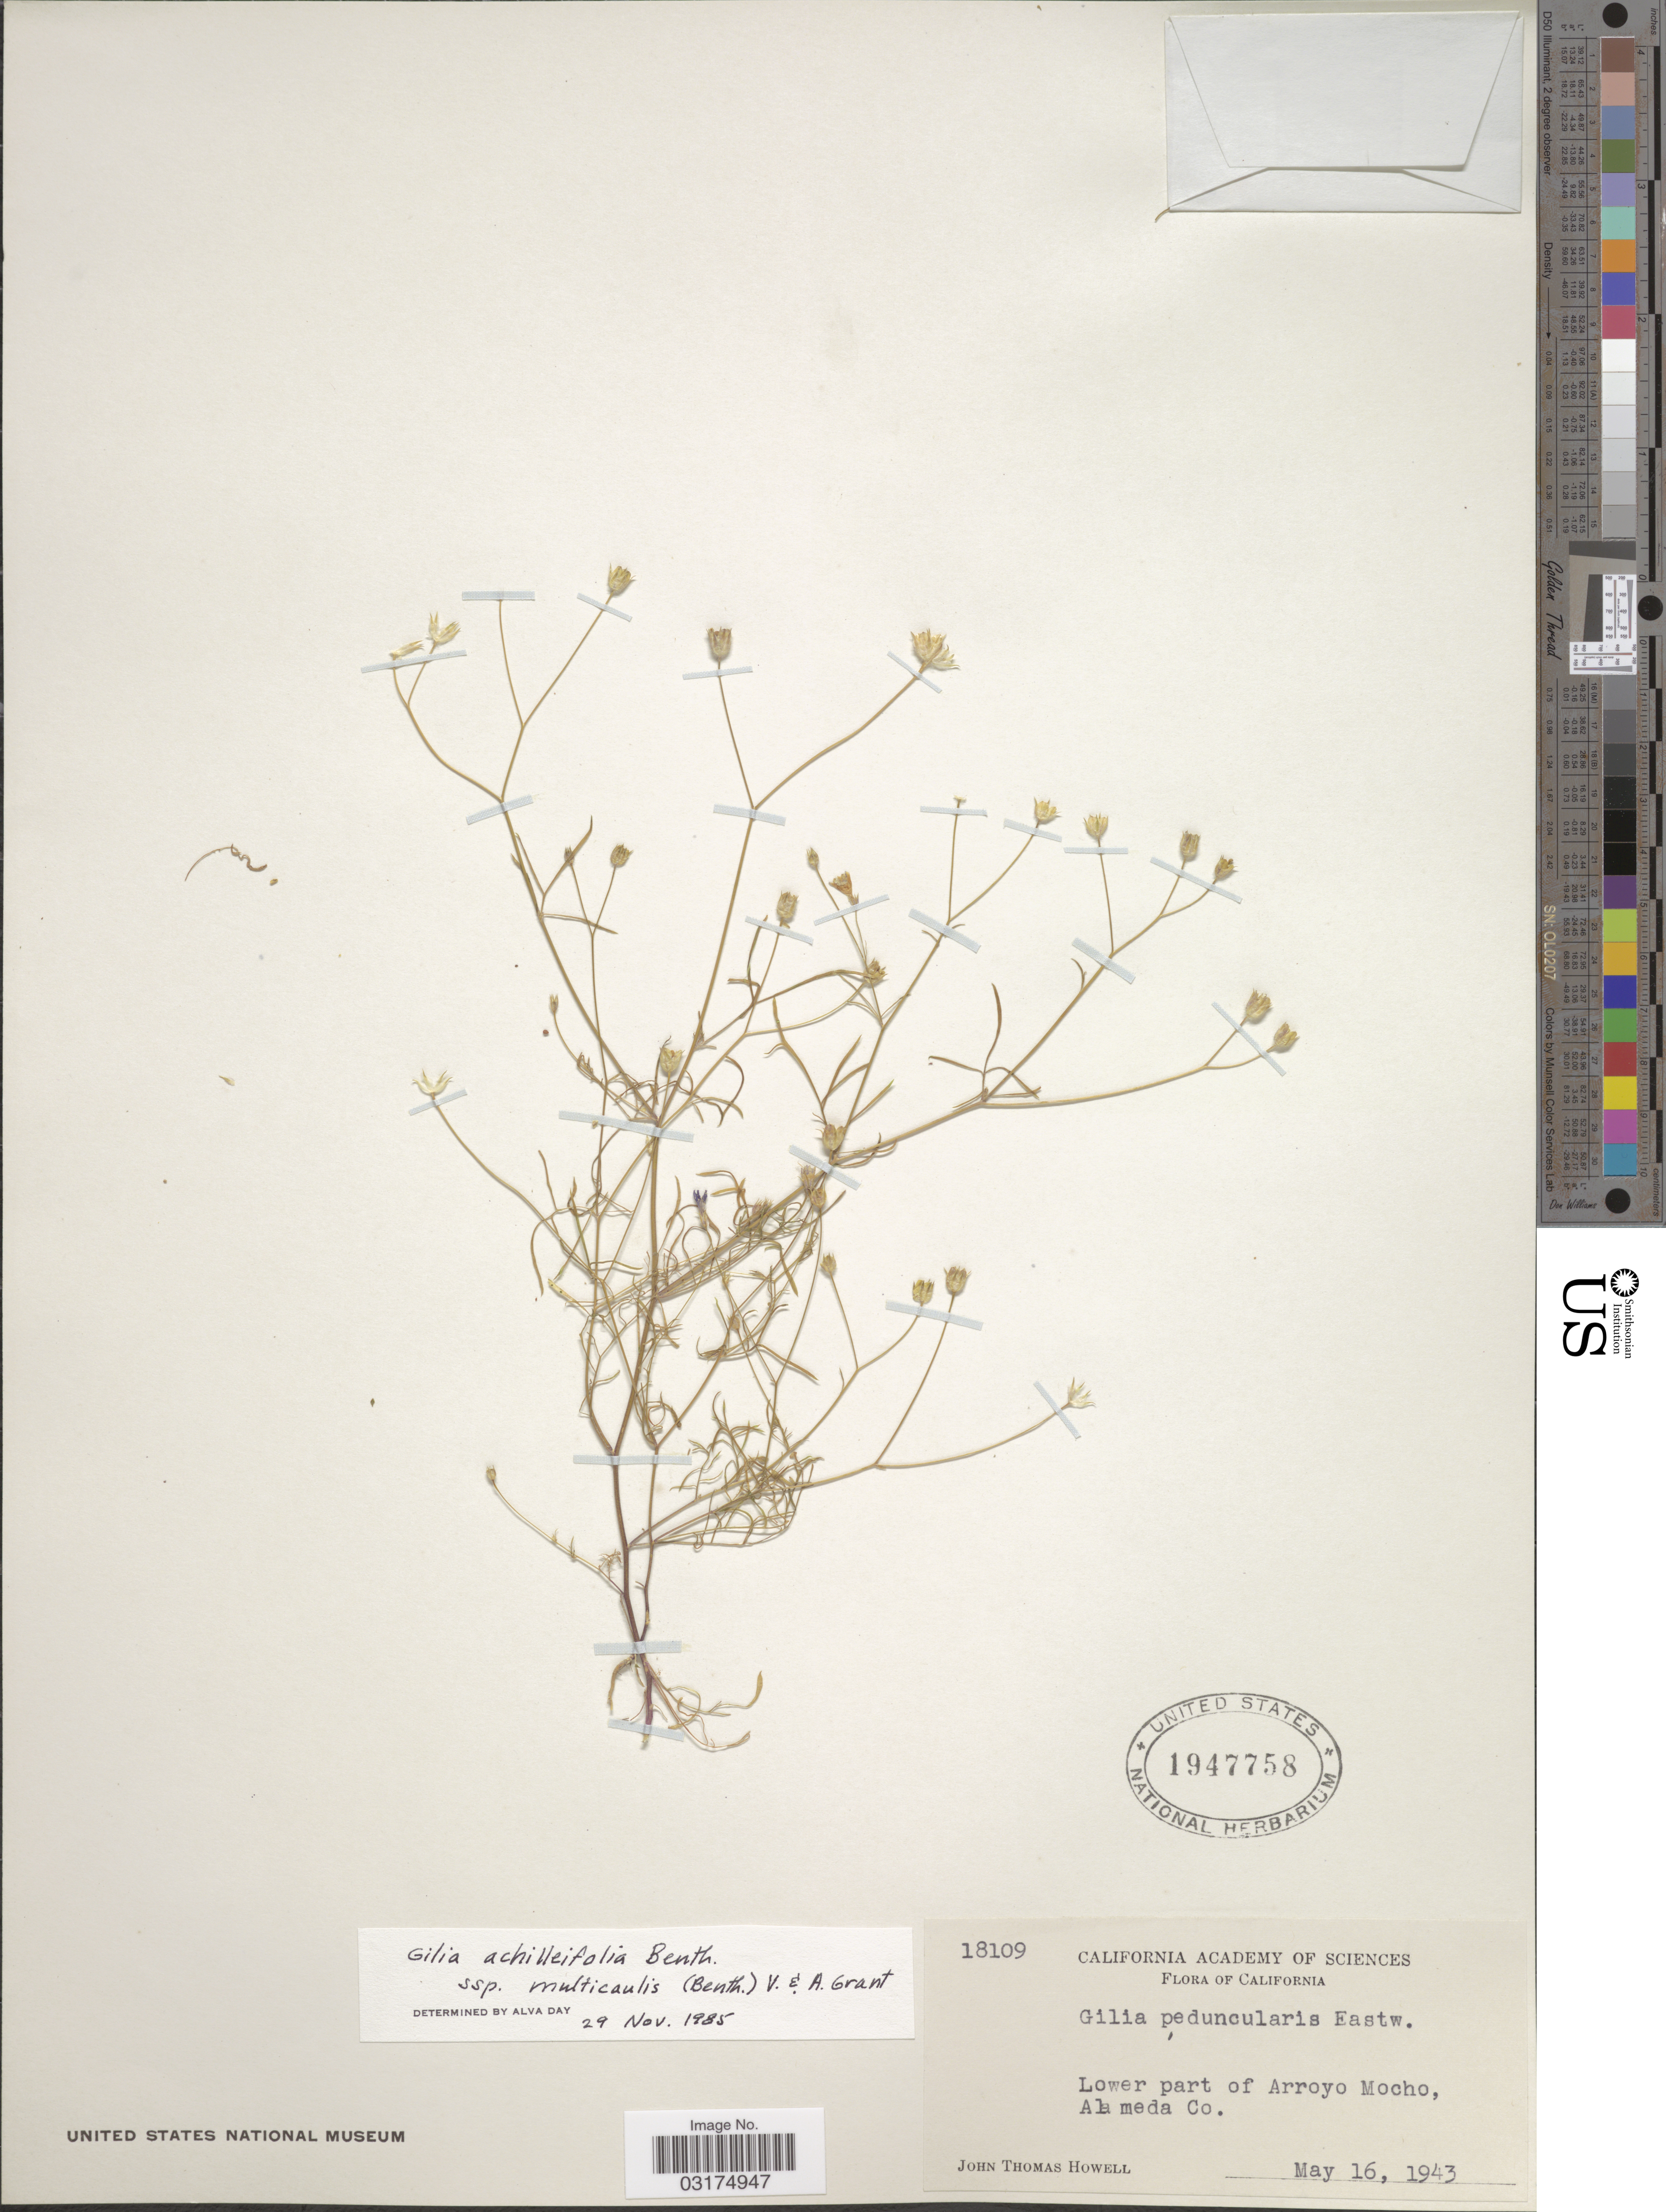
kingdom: Plantae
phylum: Tracheophyta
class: Magnoliopsida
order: Ericales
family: Polemoniaceae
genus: Gilia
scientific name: Gilia achilleifolia subsp. multicaulis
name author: (Benth.) V.E. Grant & A.D. Grant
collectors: J. T. Howell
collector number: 18109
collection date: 1943-05-16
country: United States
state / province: California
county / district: Alameda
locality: Lower part of Arroyo Mocho, Alameda Co.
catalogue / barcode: US 1947758